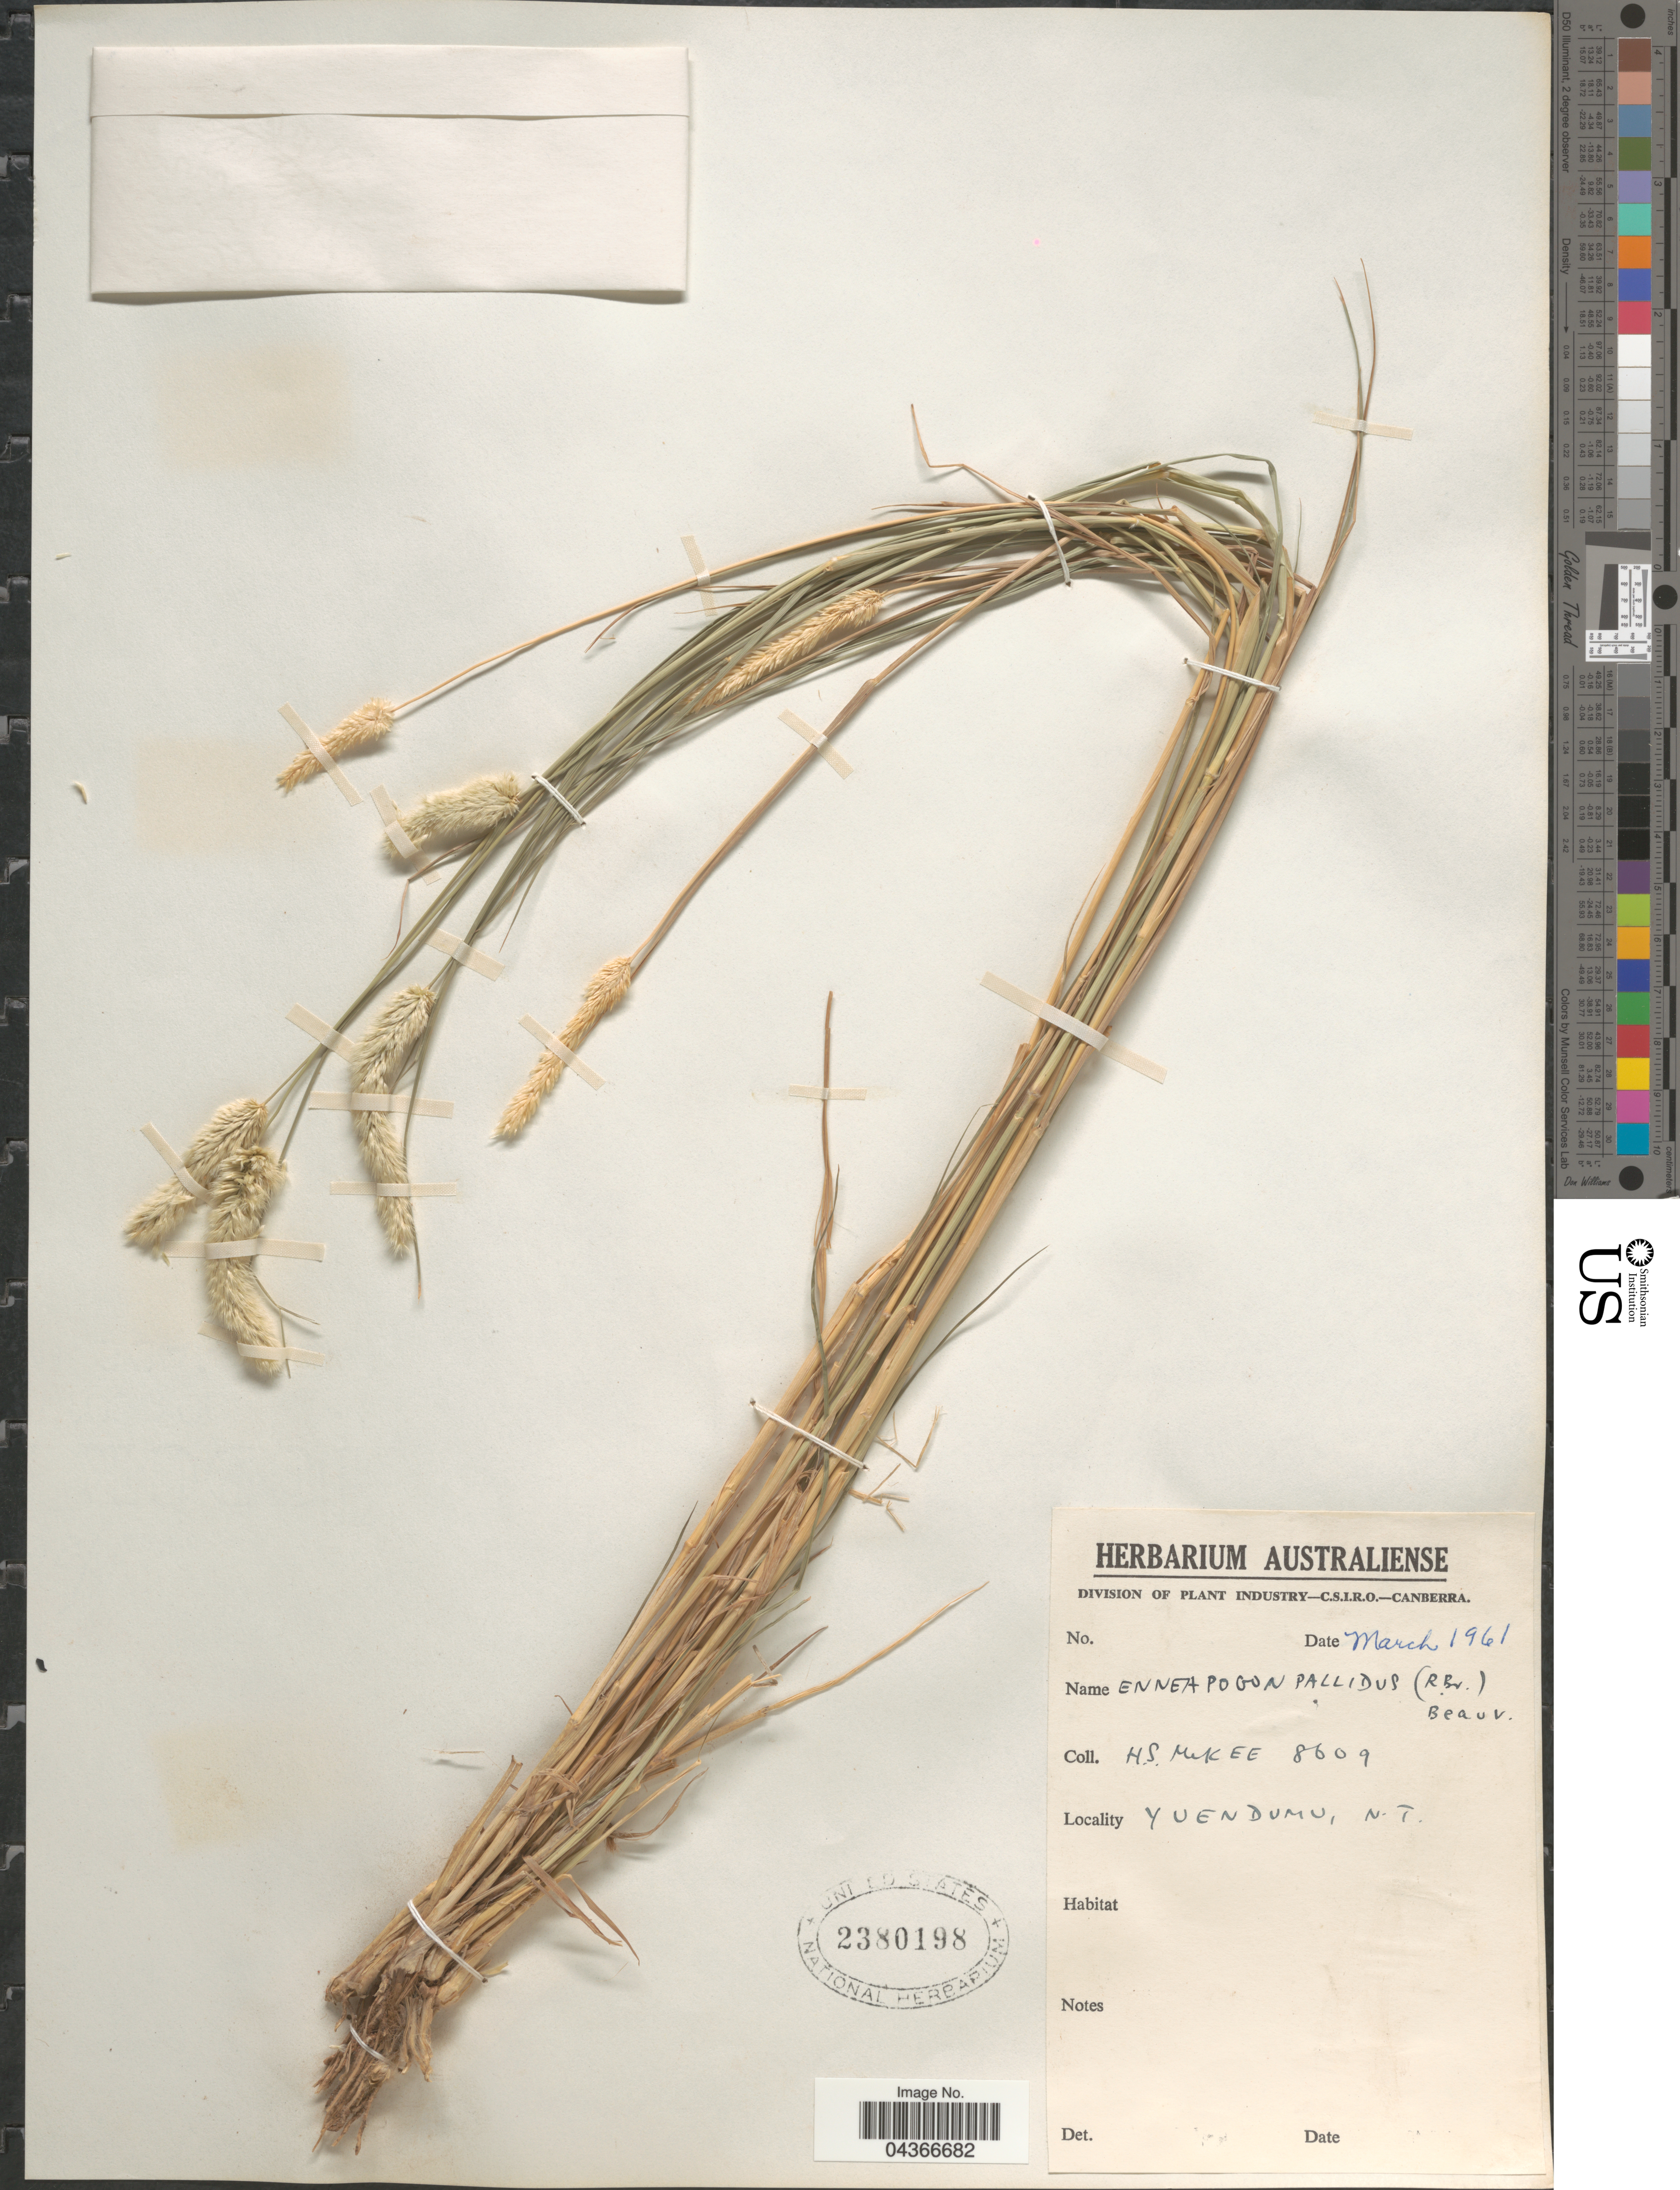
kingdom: Plantae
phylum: Tracheophyta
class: Liliopsida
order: Poales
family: Poaceae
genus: Enneapogon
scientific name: Enneapogon pallidus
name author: (R. Br.) P. Beauv.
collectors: H. S. McKee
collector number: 8609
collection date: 1961-03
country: Australia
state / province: Northern Territory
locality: Yuendumu.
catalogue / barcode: US 2380198